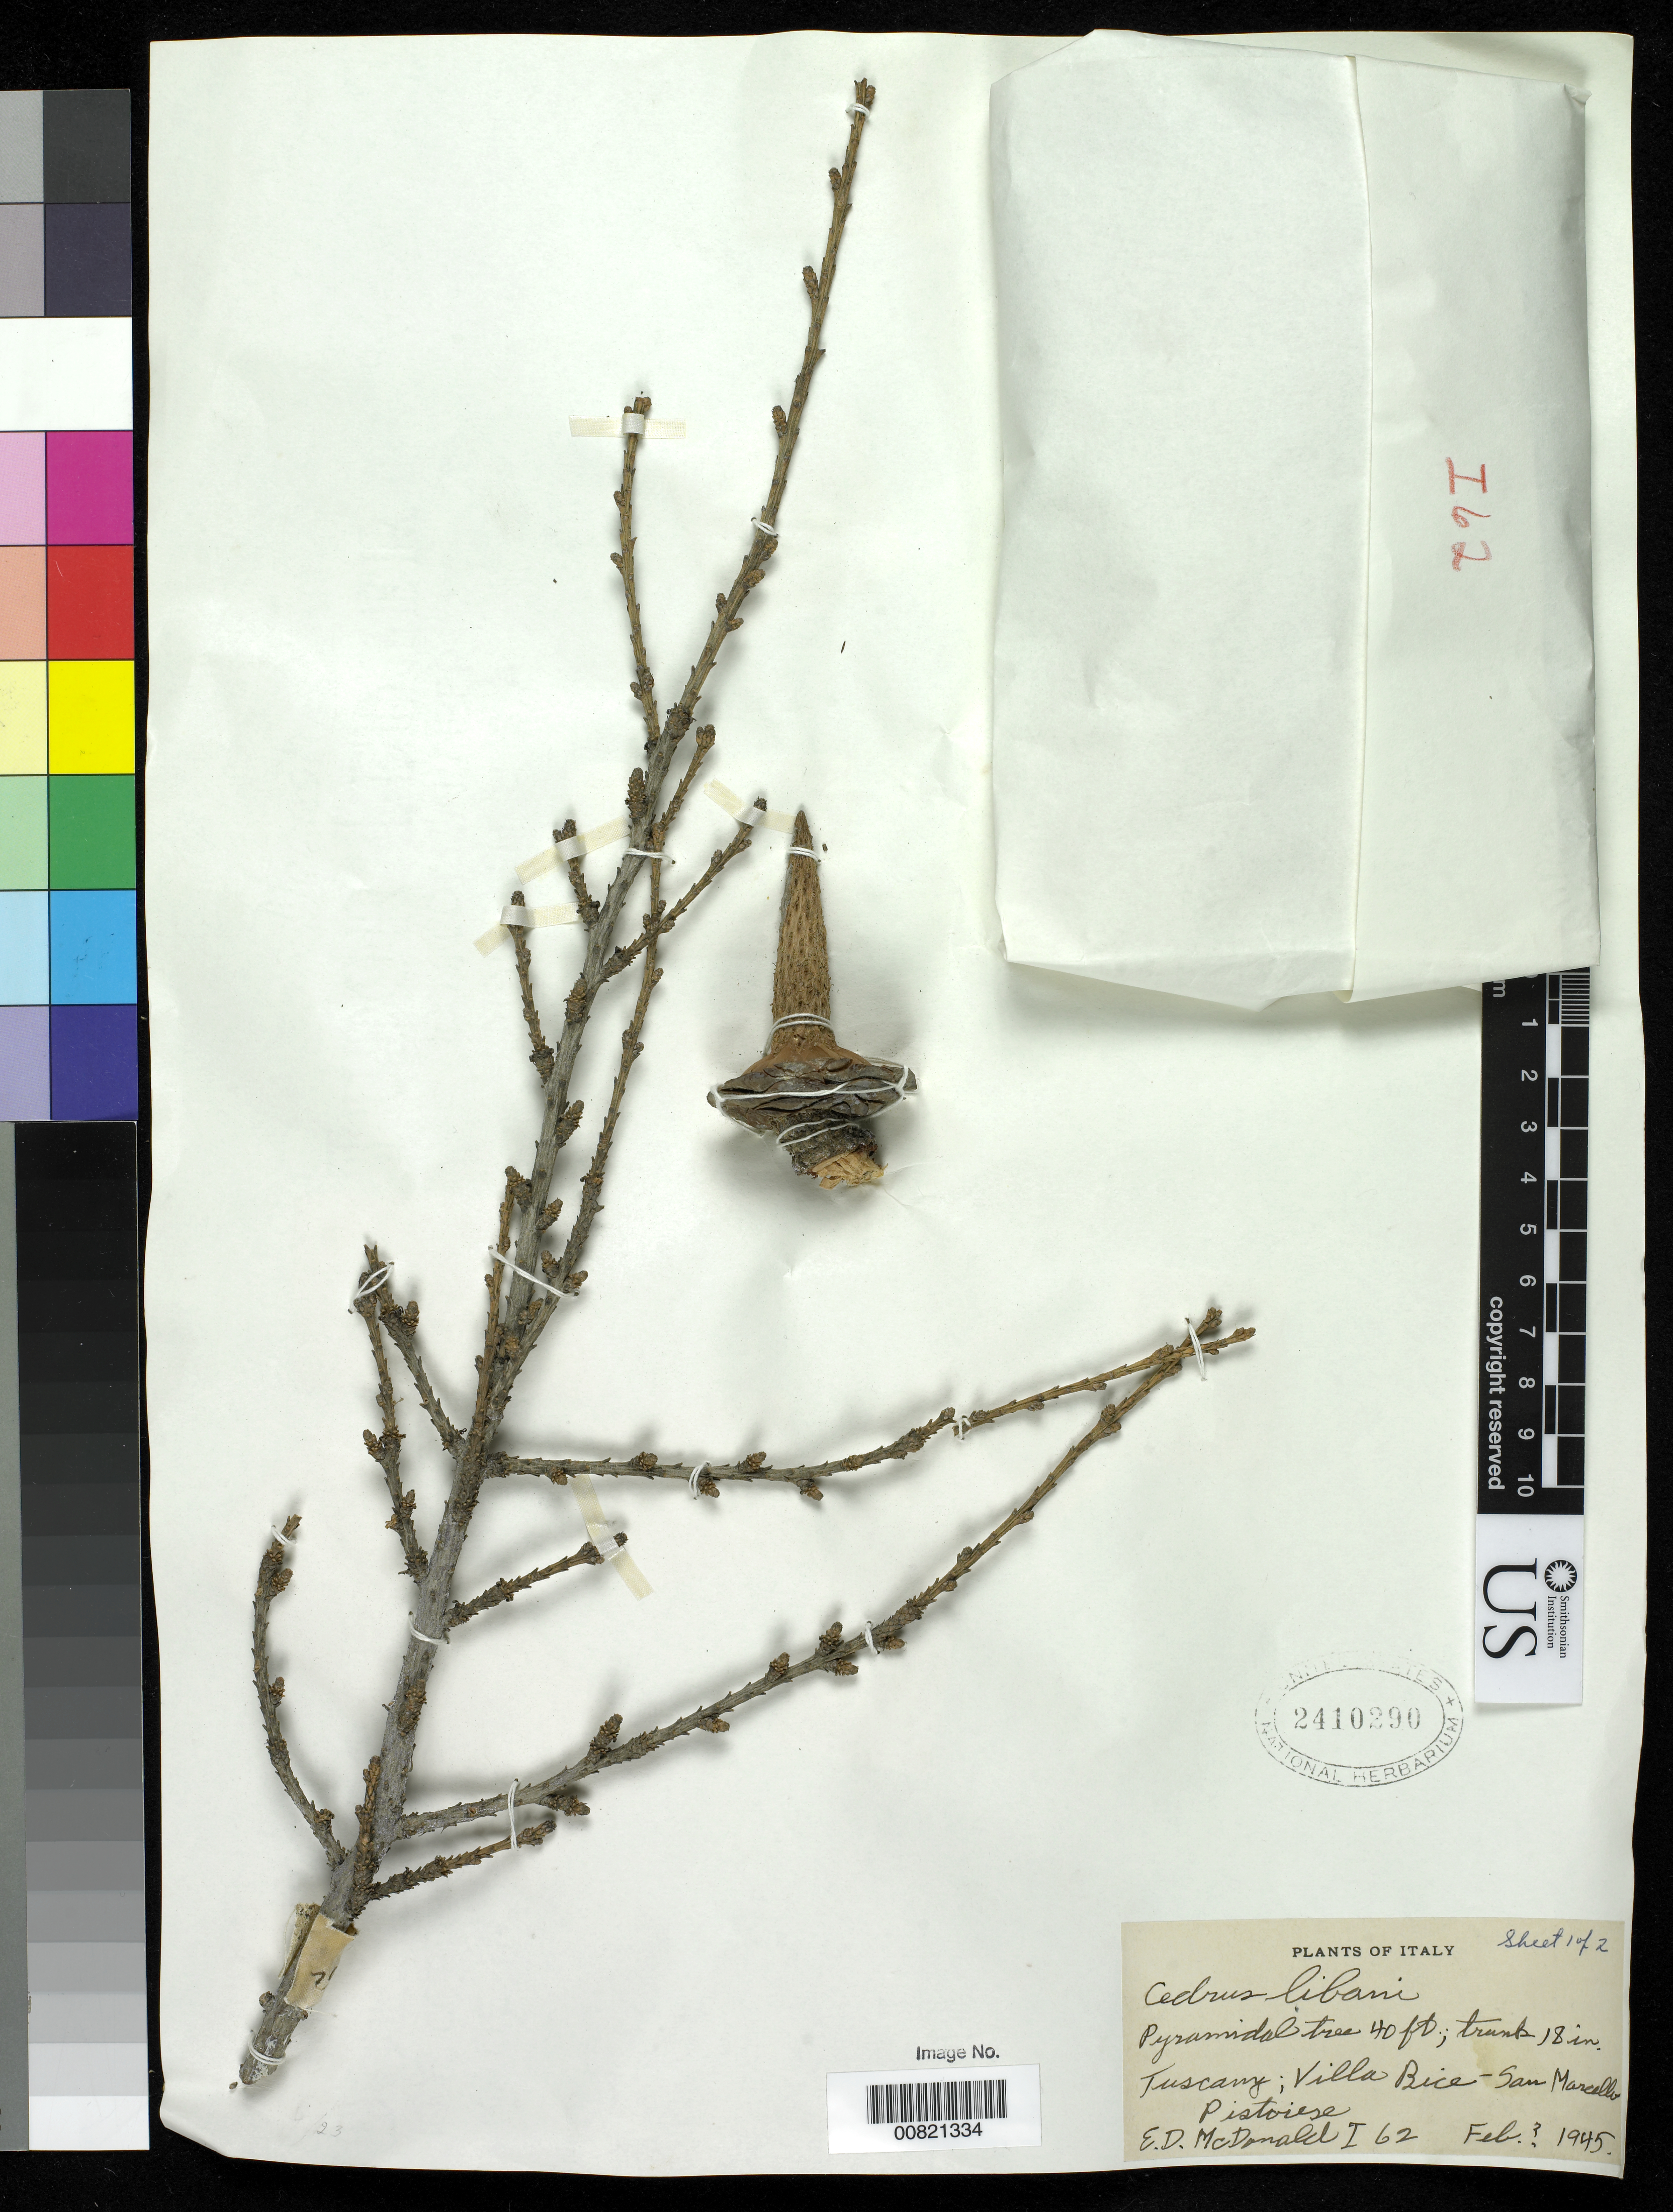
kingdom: Plantae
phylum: Tracheophyta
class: Pinopsida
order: Pinales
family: Pinaceae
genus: Cedrus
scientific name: Cedrus libani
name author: A. Rich.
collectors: S. Hatusima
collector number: I 62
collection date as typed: Feb 1945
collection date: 1945-02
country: Italy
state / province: Tuscany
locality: Villa Bice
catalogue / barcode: US 2410290